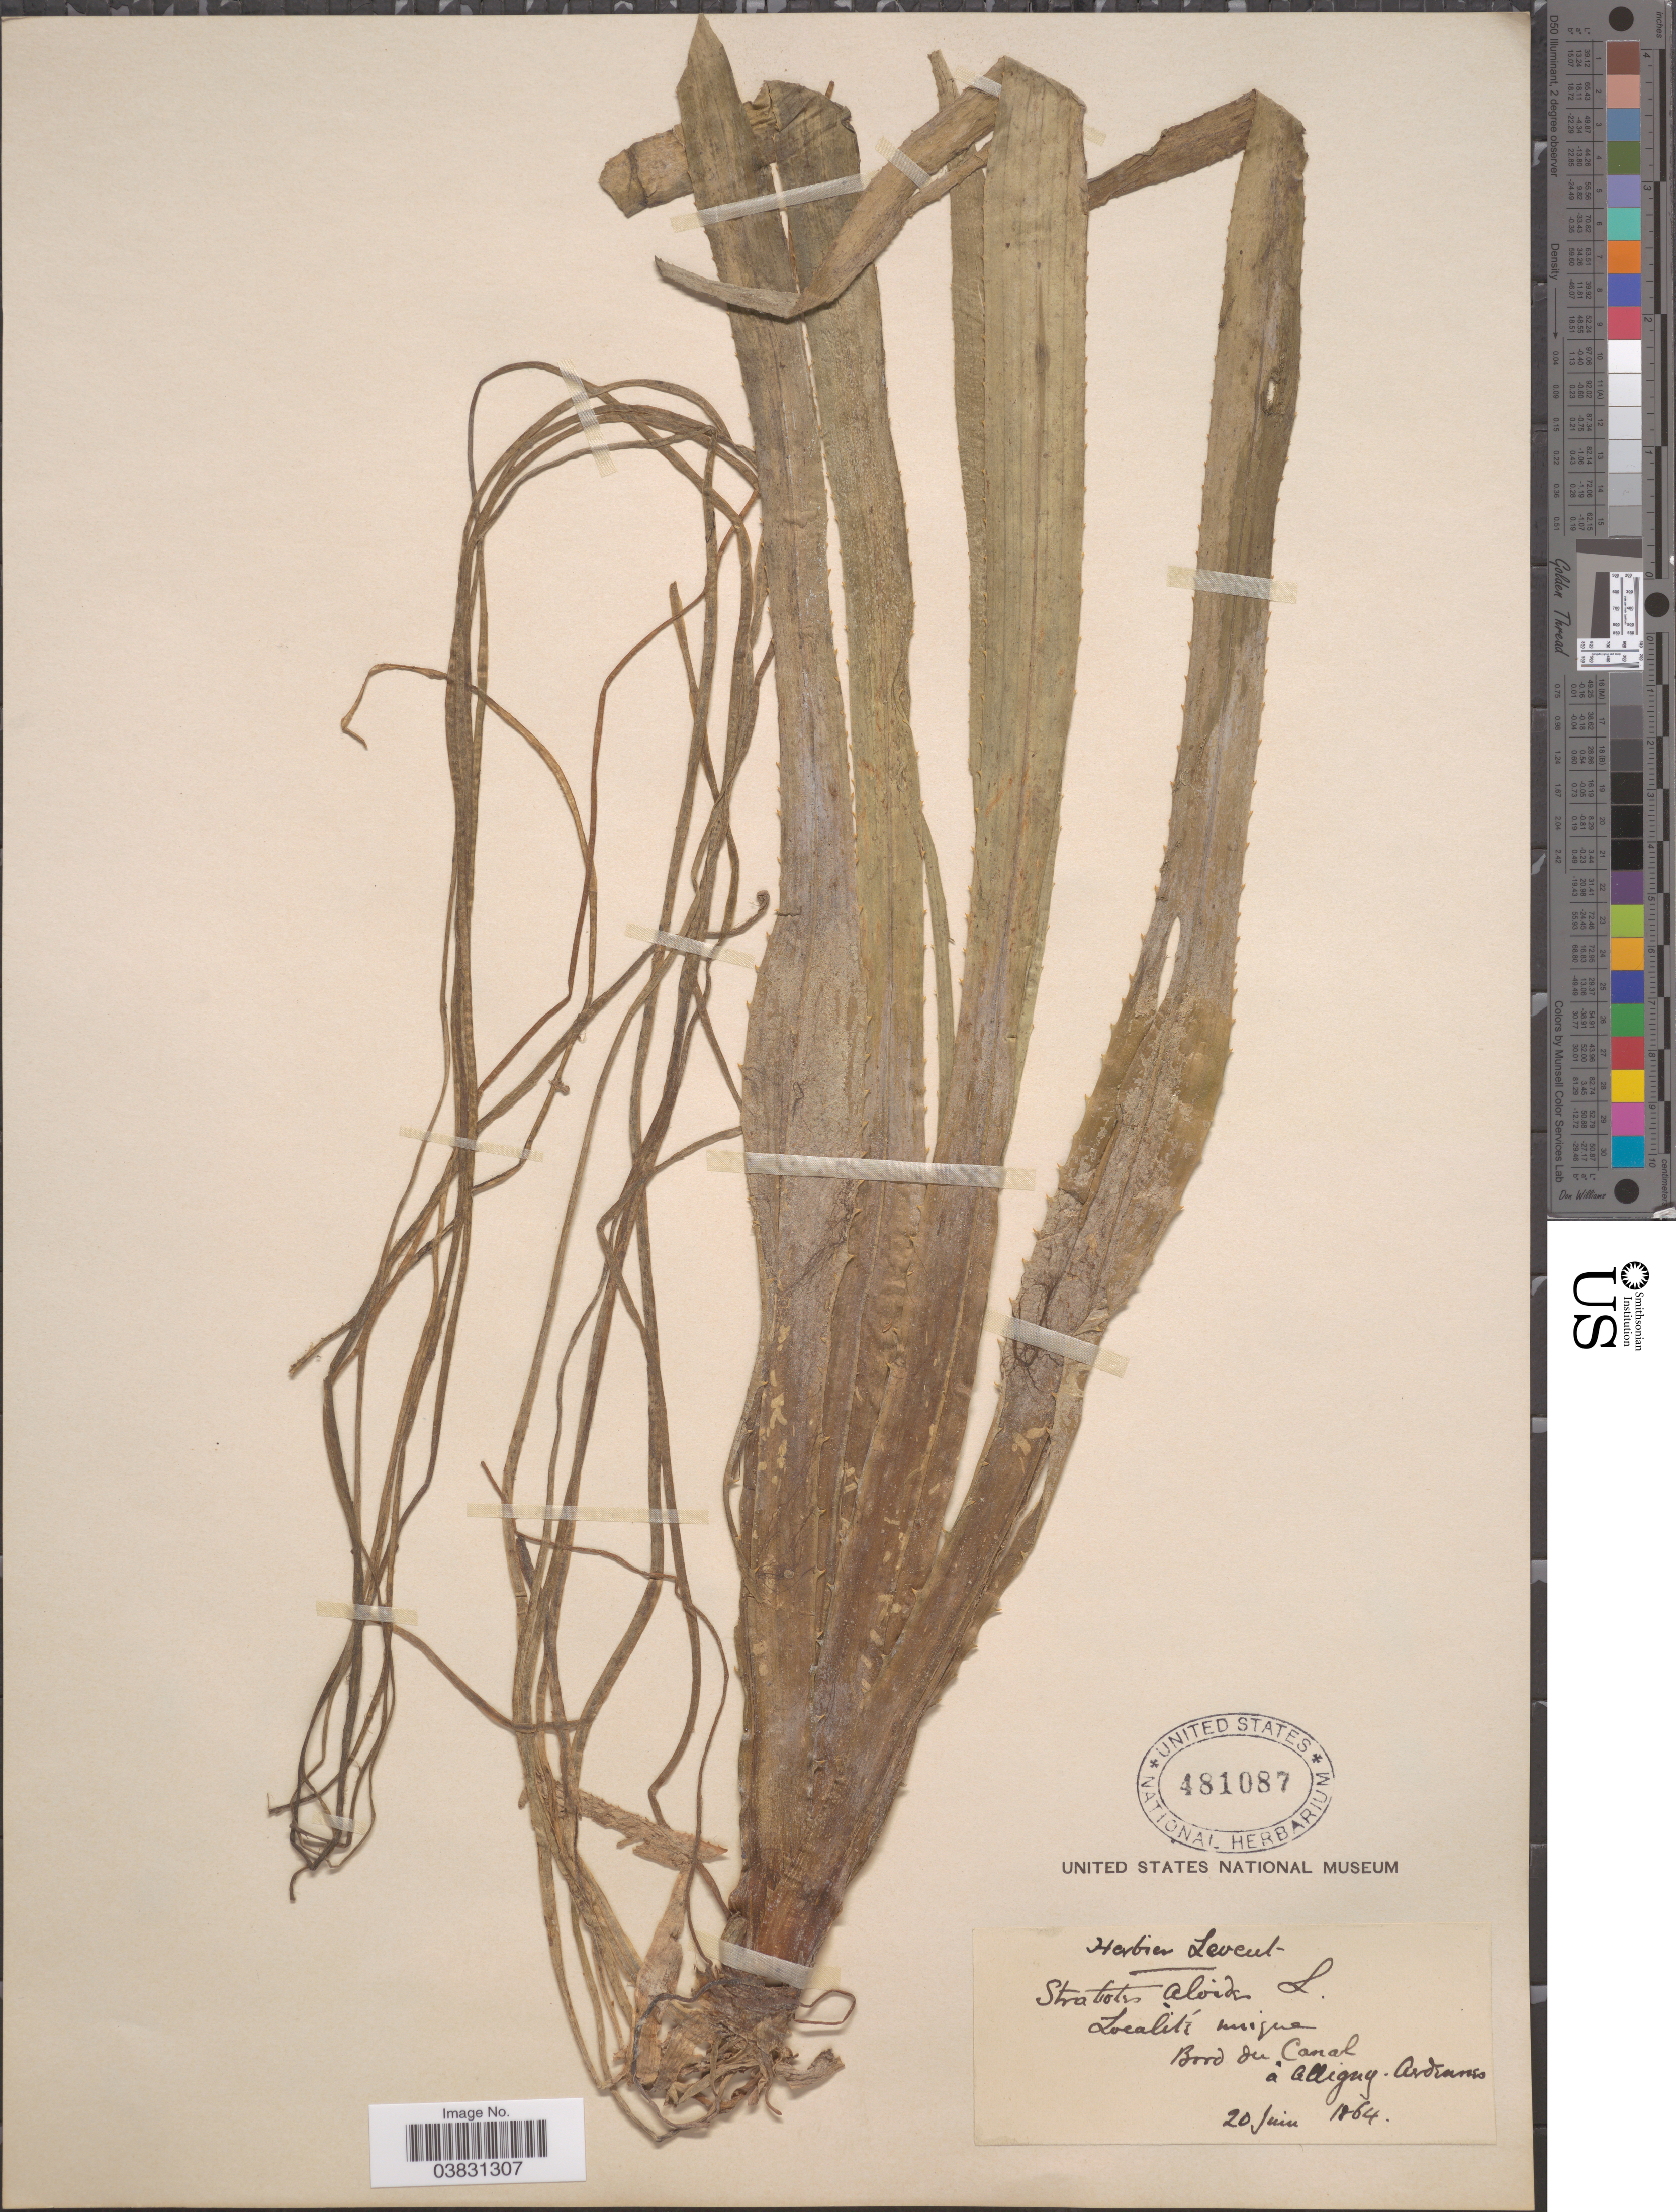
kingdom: Plantae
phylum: Tracheophyta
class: Liliopsida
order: Alismatales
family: Hydrocharitaceae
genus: Stratiotes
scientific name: Stratiotes aloides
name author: L.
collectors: ex herb. Leveut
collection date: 1864-06-20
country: France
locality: Bord du Canal à Attigny-Ardennes.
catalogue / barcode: US 481087